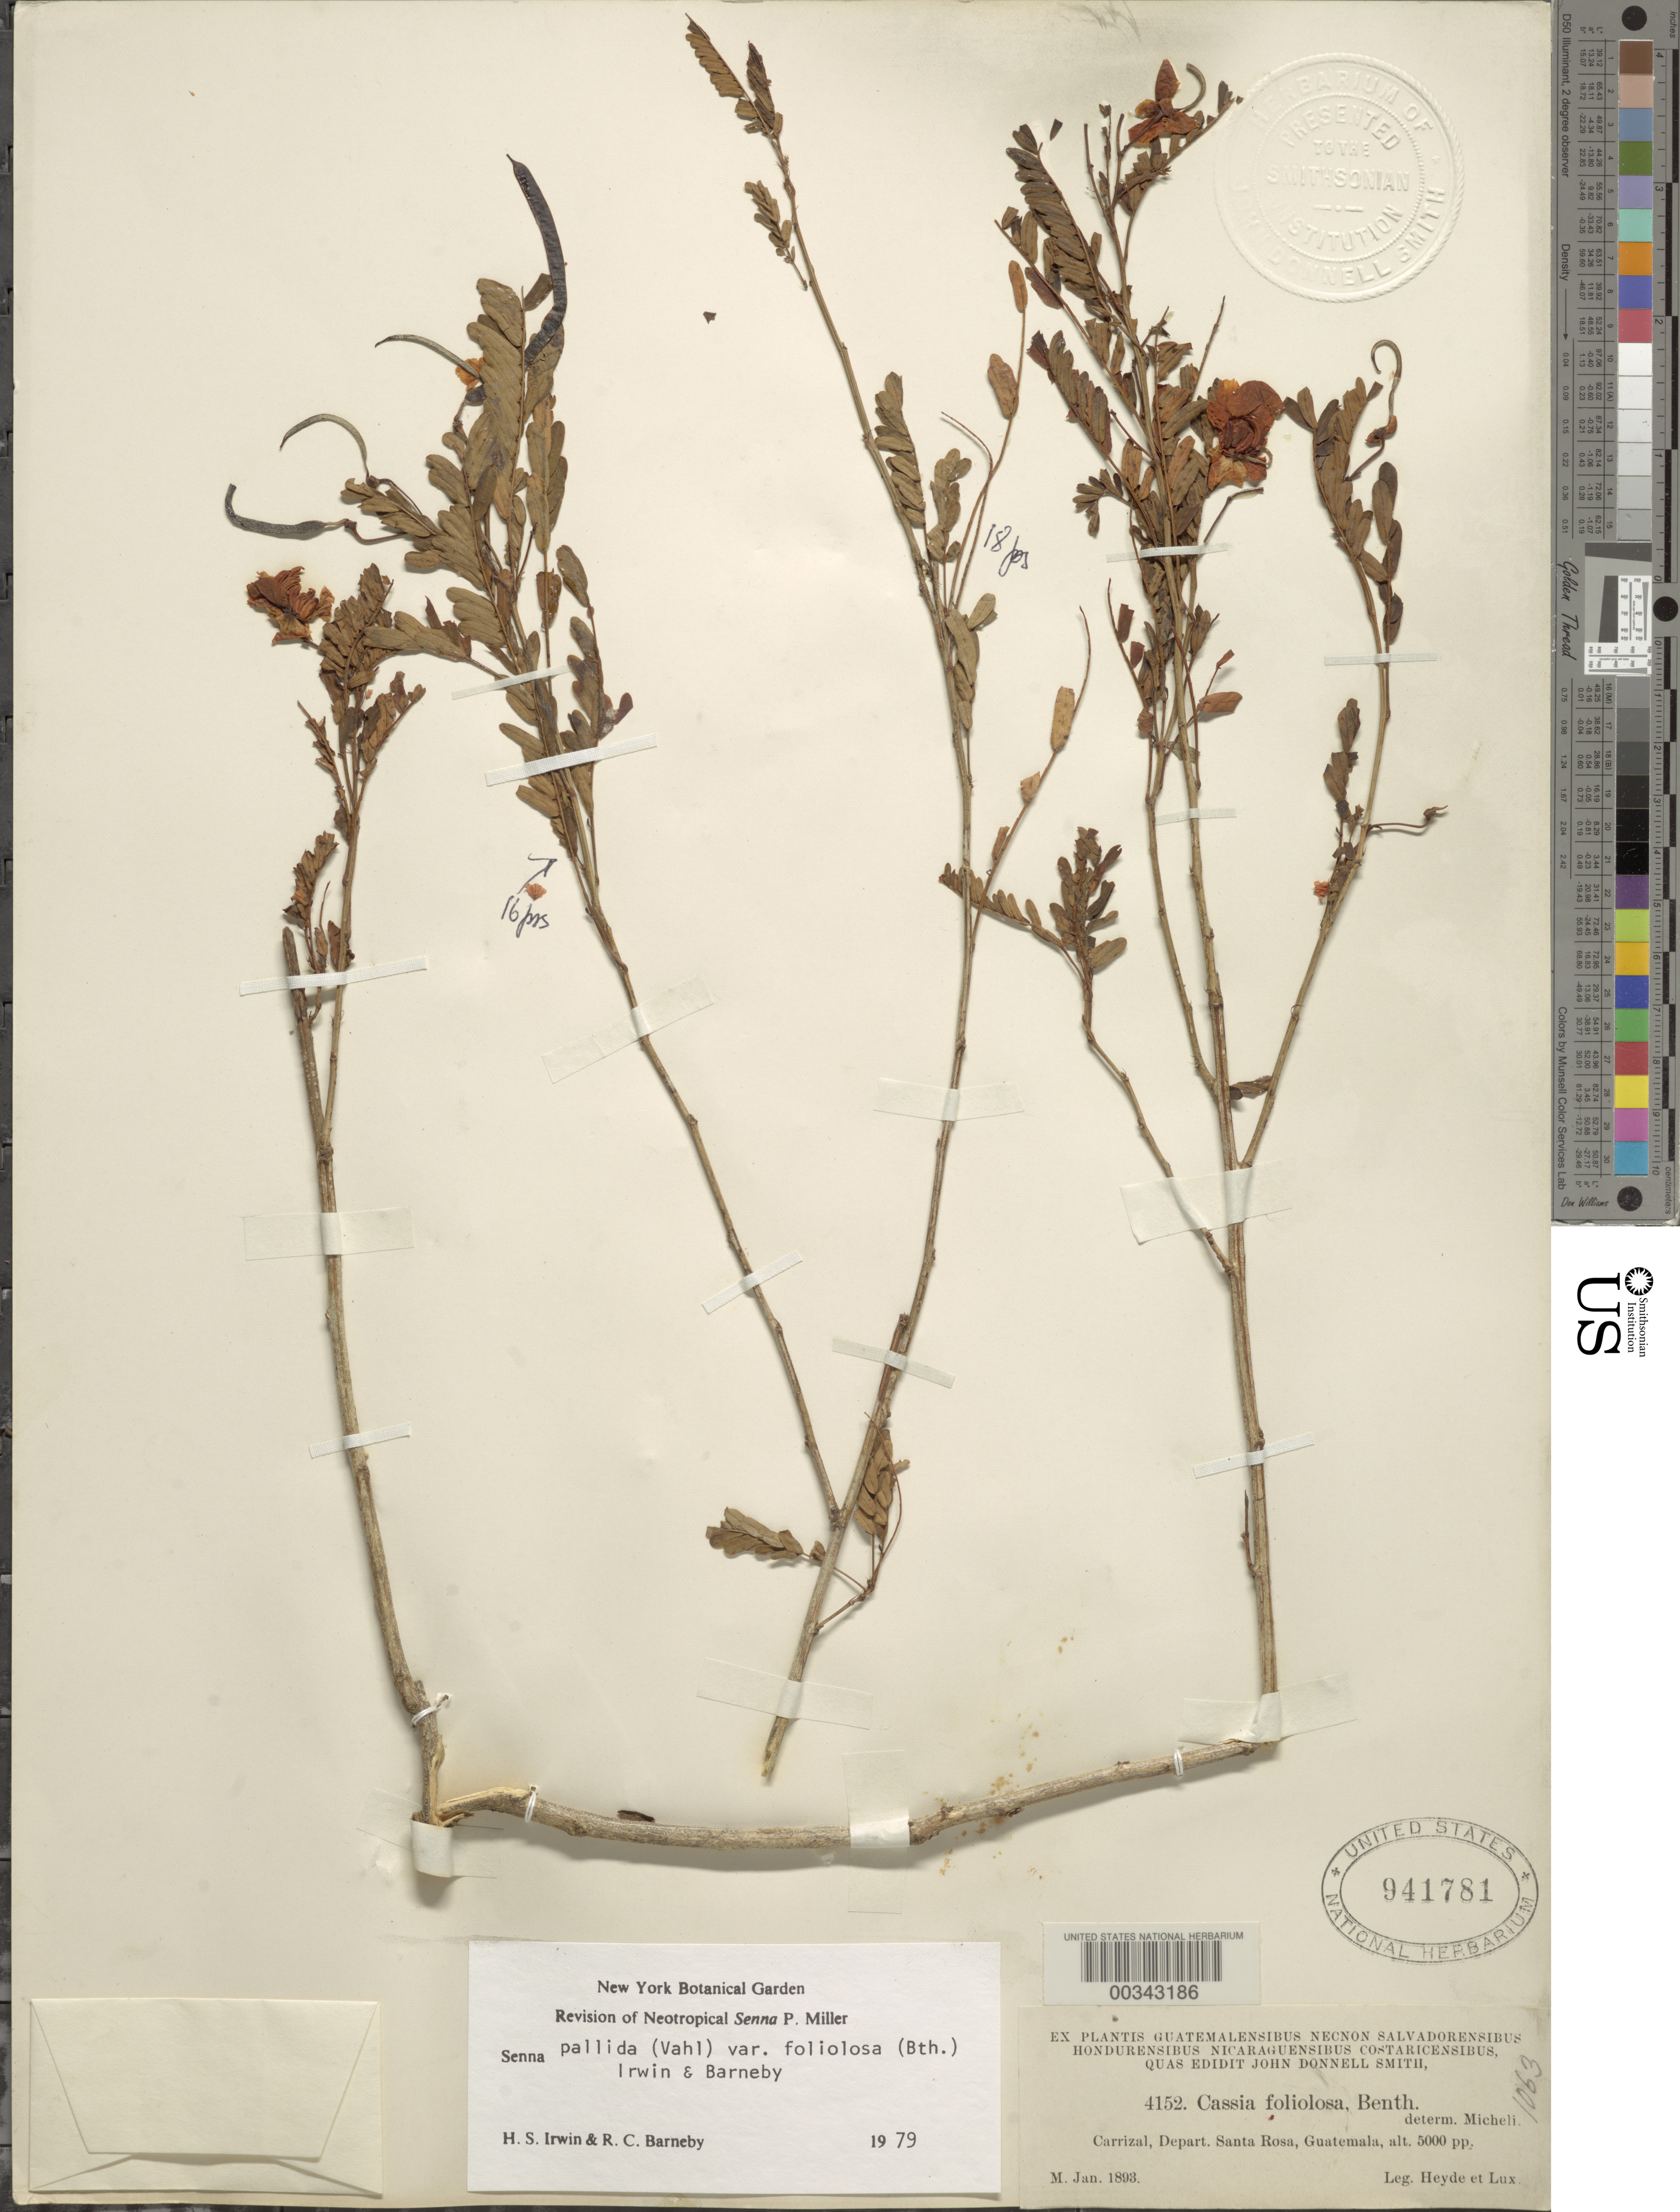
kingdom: Plantae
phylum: Tracheophyta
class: Magnoliopsida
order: Fabales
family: Fabaceae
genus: Senna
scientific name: Senna pallida var. cordillerae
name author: H.S. Irwin & Barneby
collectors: E. T. Heyde & E. Lux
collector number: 4152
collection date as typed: Jan 1893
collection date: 1893-01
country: Guatemala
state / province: Santa Rosa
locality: Carrizal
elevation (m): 1524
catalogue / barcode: US 941781